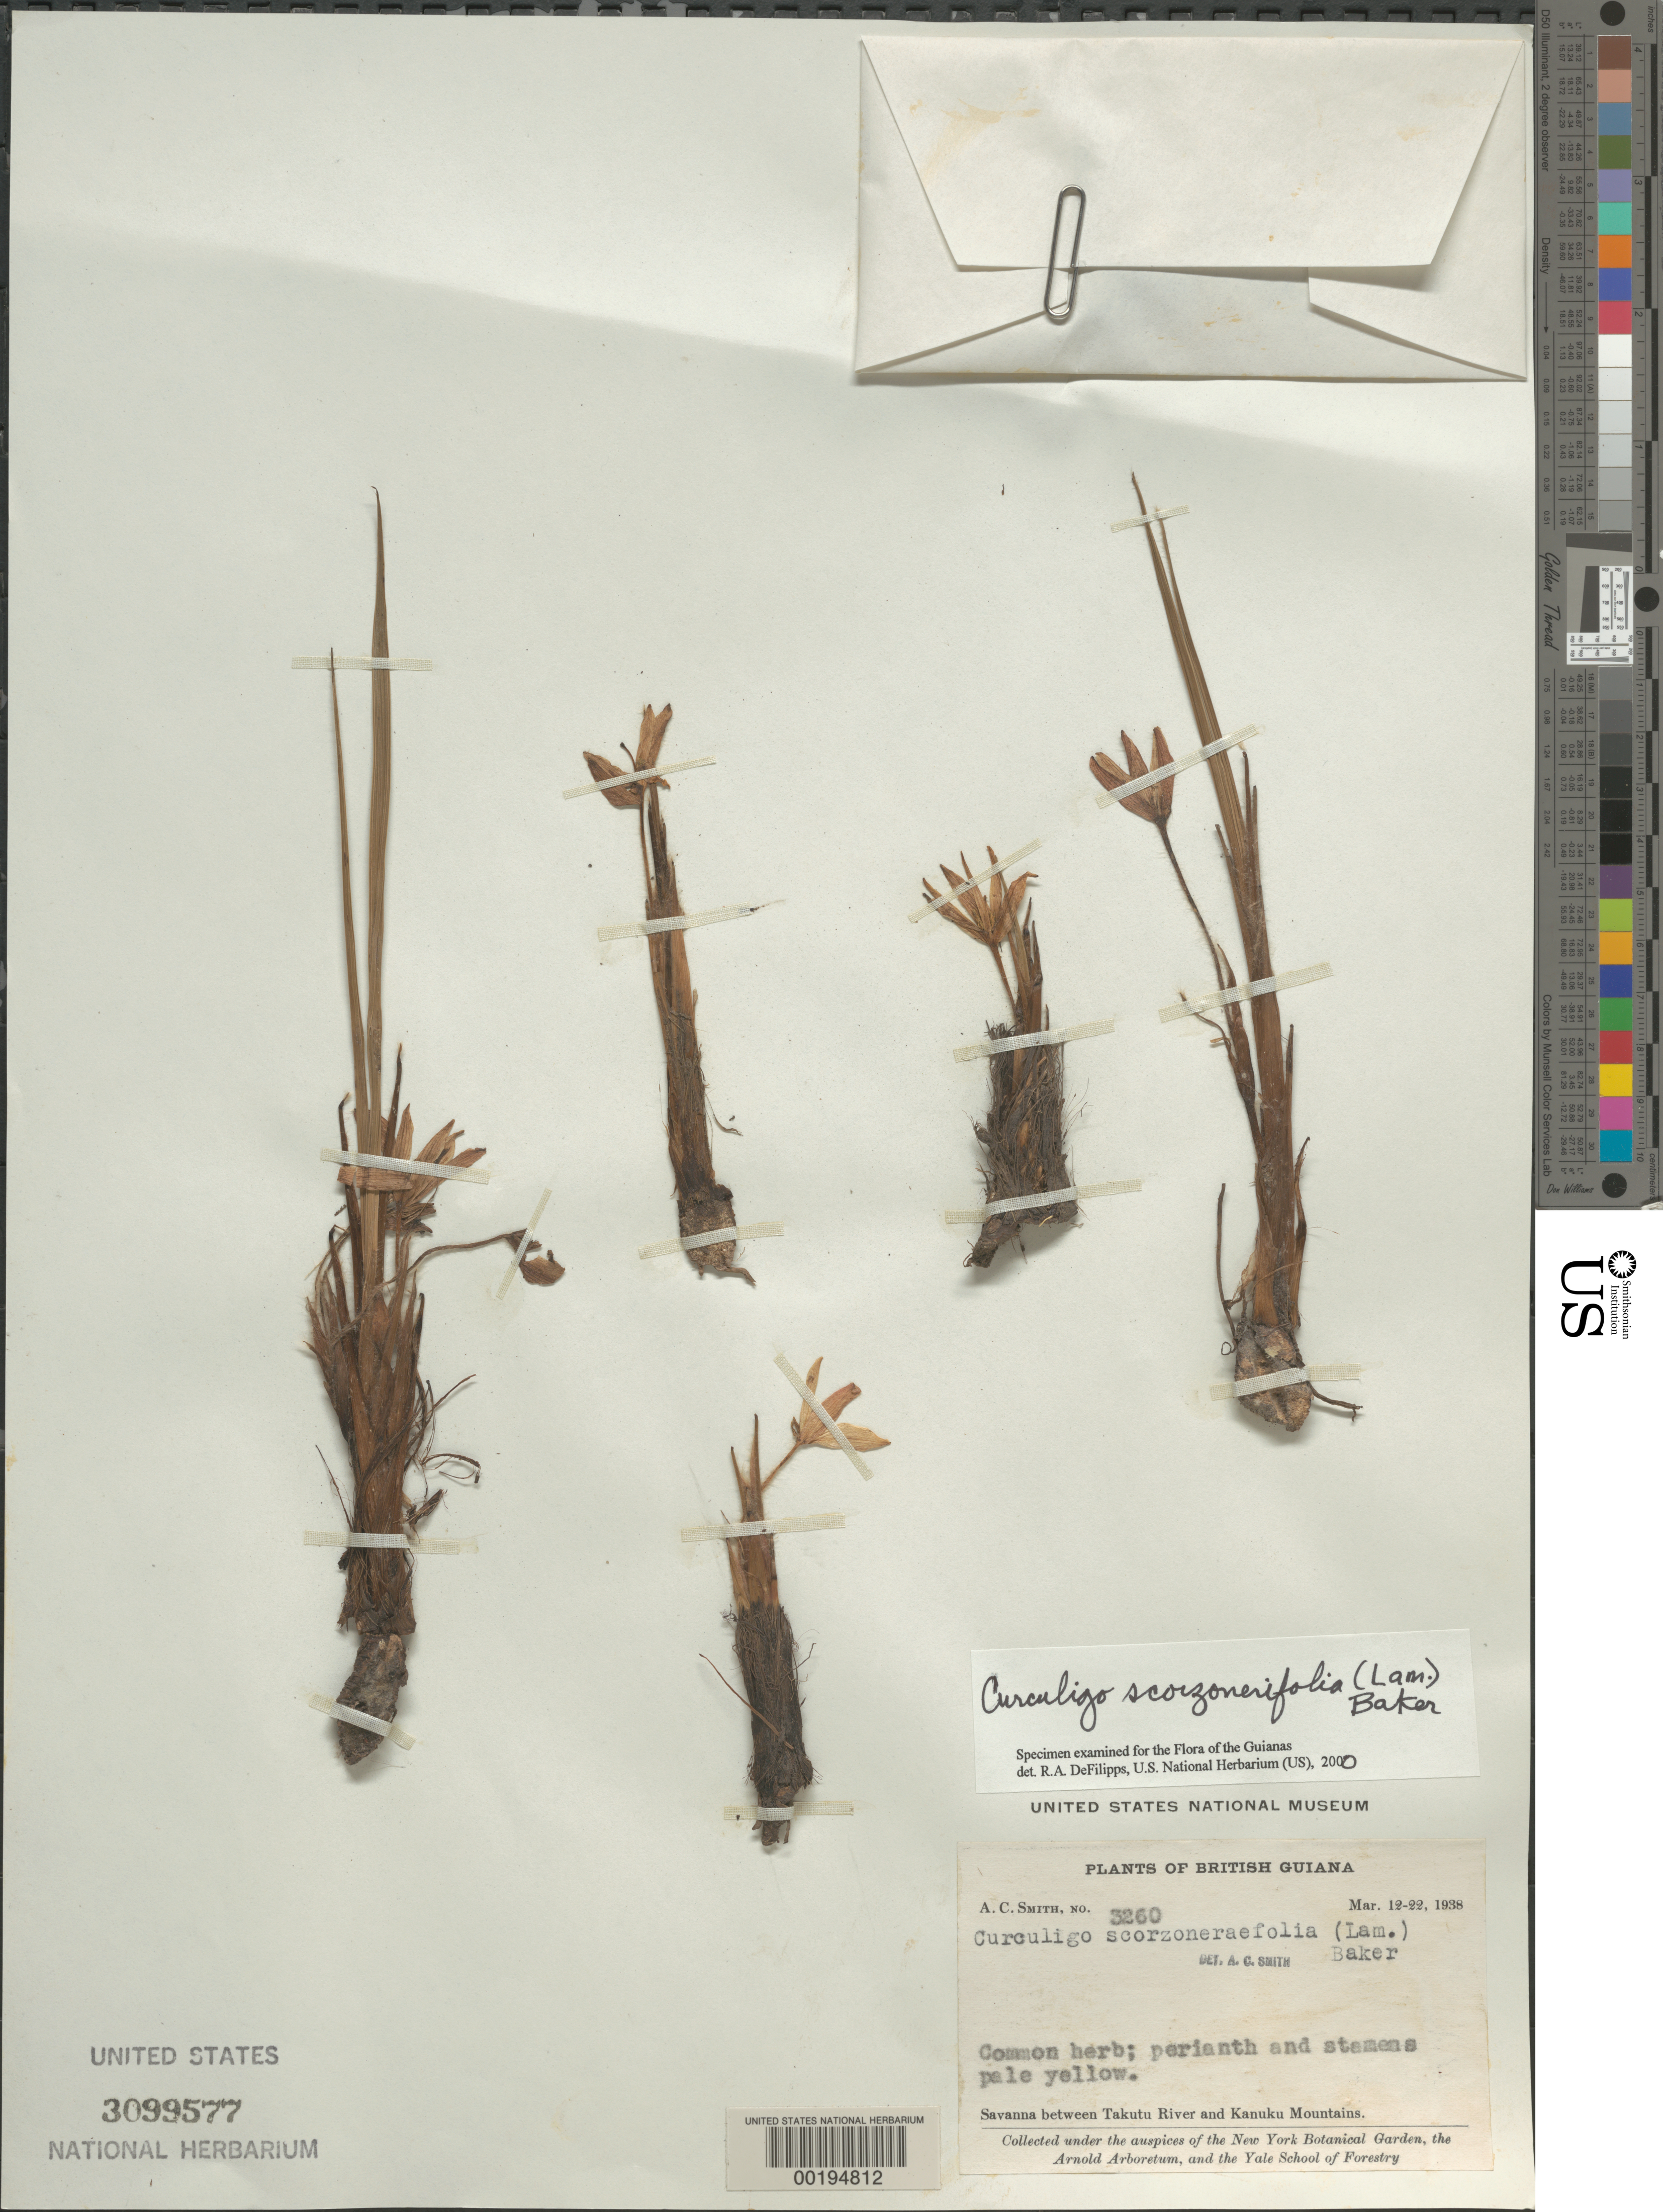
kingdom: Plantae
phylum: Tracheophyta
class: Liliopsida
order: Asparagales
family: Hypoxidaceae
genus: Curculigo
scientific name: Curculigo scorzonerifolia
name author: (Lam.) Baker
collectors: A. C. Smith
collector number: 3260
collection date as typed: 12 Mar 1938 to 22 Mar 1938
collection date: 1938-03-12/1938-03-22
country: Guyana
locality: Between takutu river and kanuku mountains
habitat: Savanna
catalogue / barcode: US 3099577